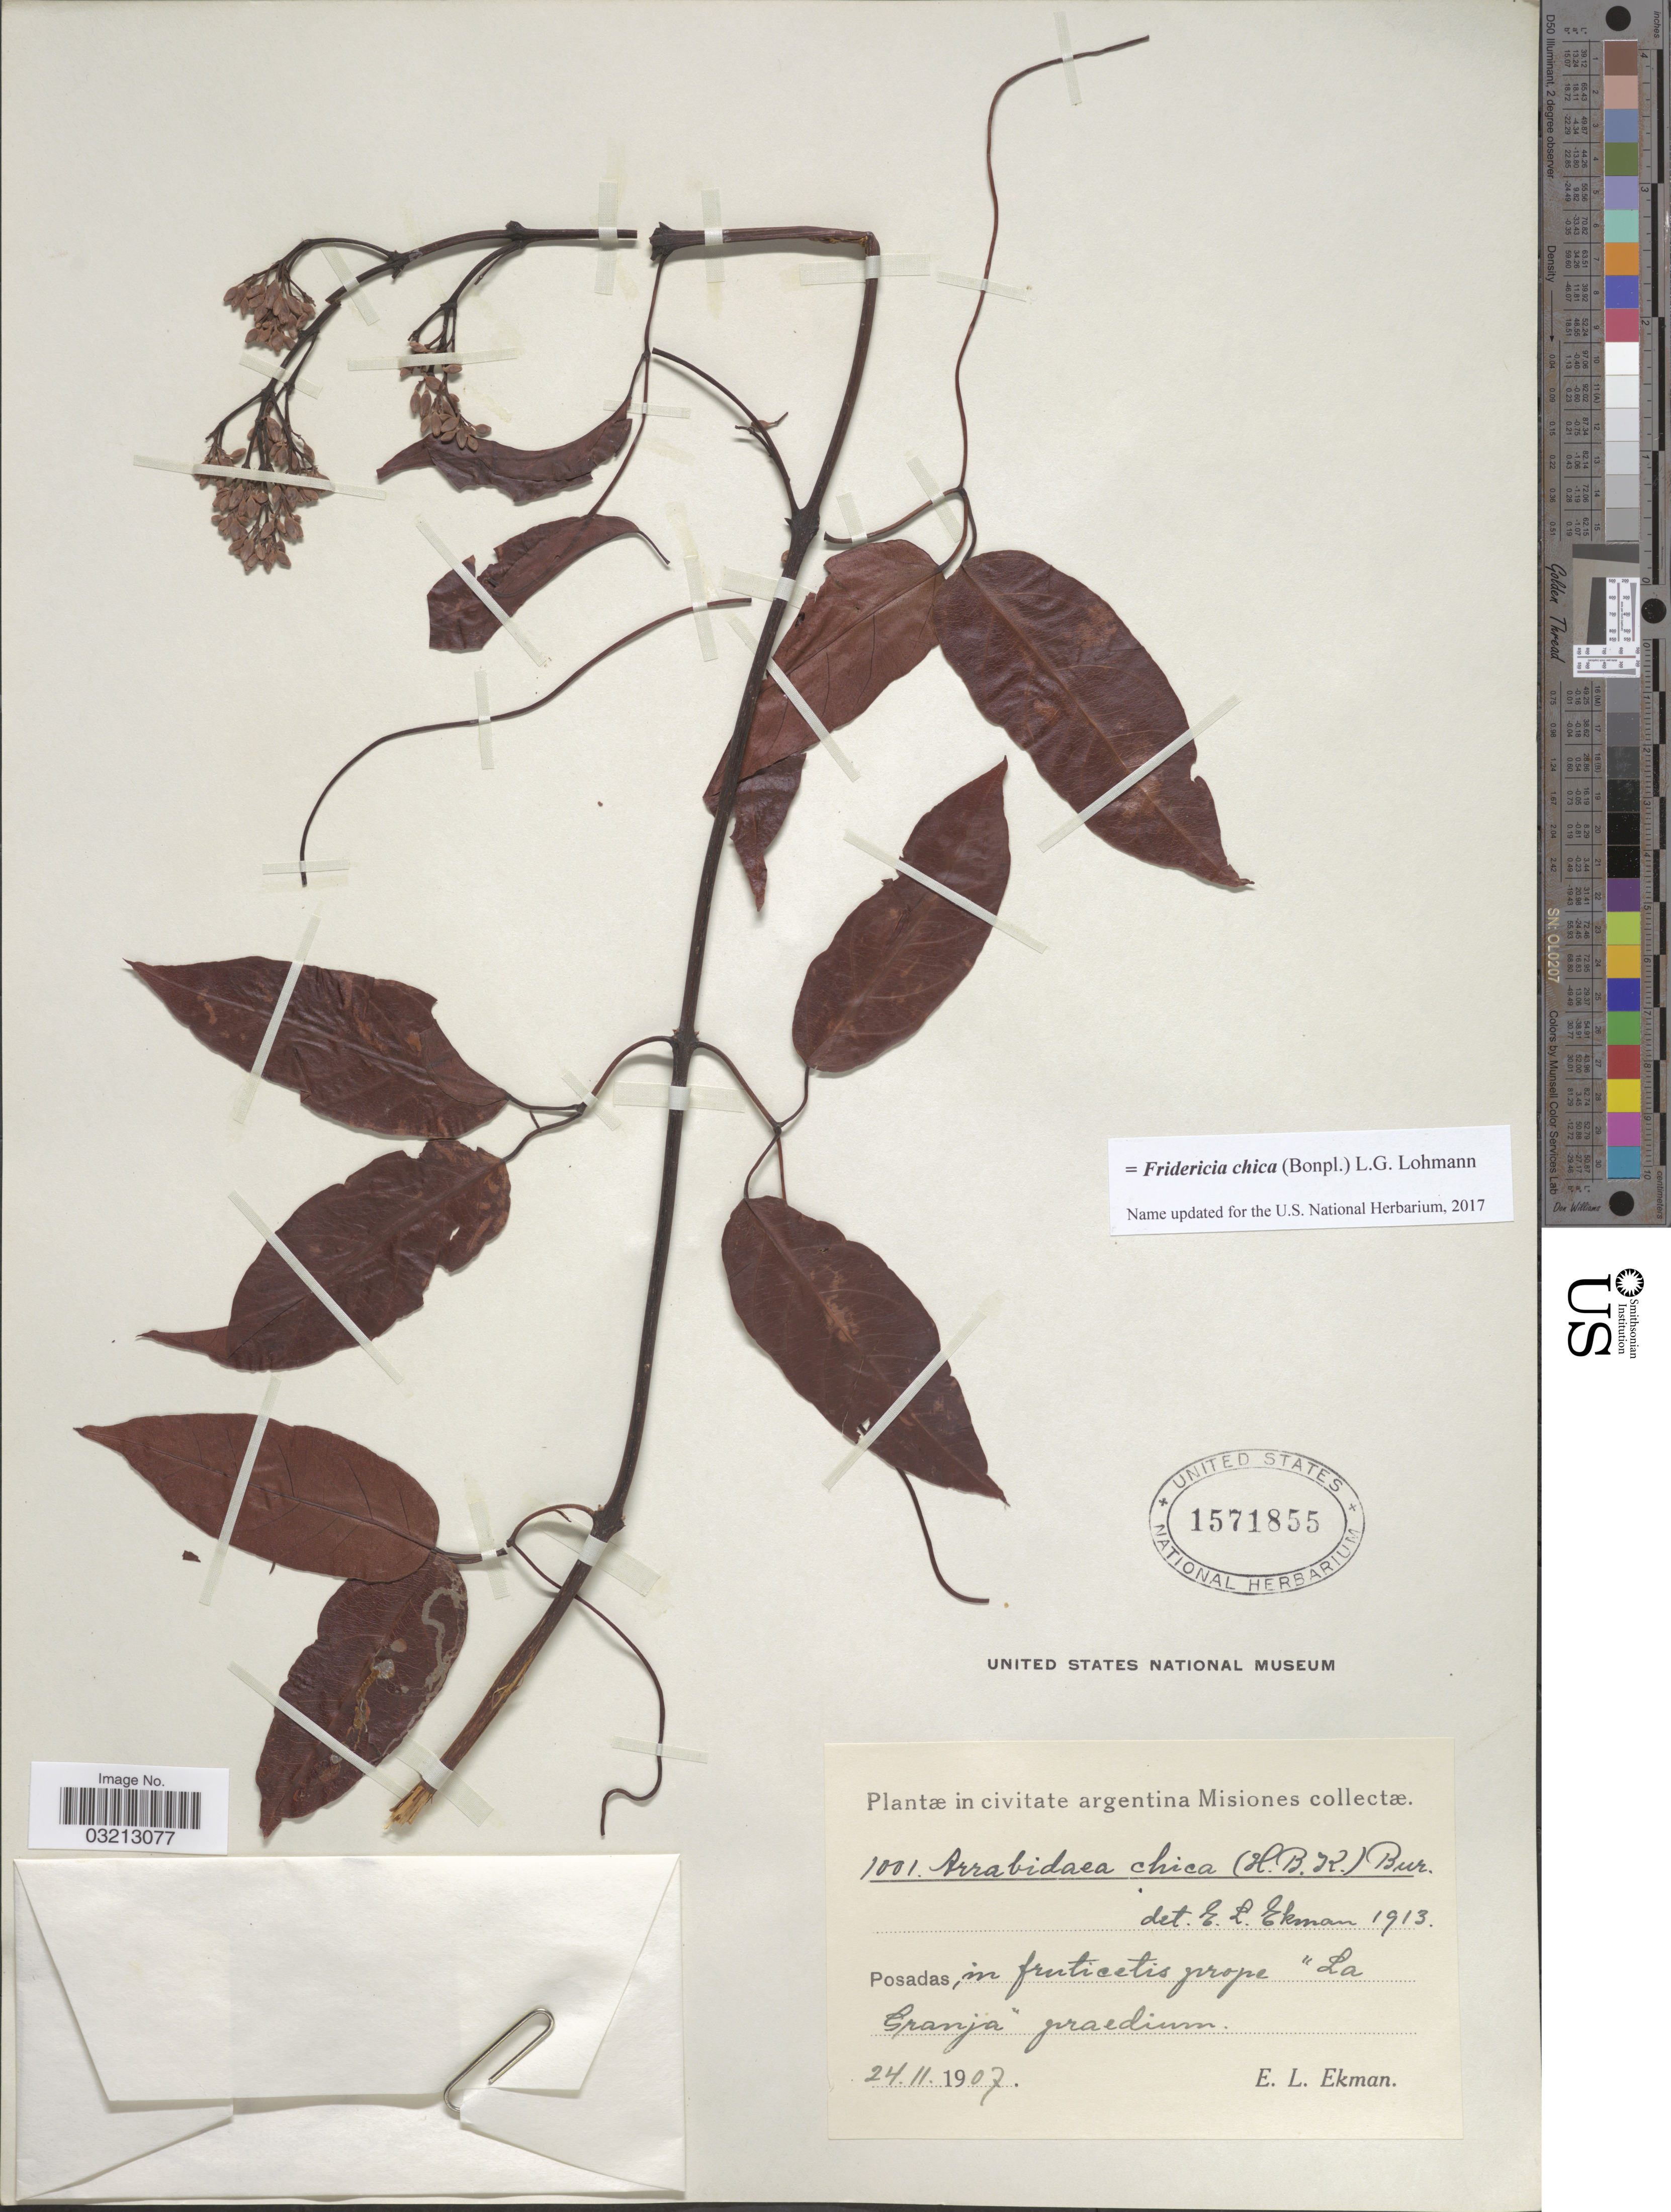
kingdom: Plantae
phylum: Tracheophyta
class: Magnoliopsida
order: Lamiales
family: Bignoniaceae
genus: Fridericia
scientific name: Fridericia chica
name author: (Bonpl.) L.G. Lohmann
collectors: E. L. Ekman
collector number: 1001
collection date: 1907-11-24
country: Argentina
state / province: Misiones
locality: In fruticetis prope "La Granja" praedium.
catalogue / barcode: US 1571855